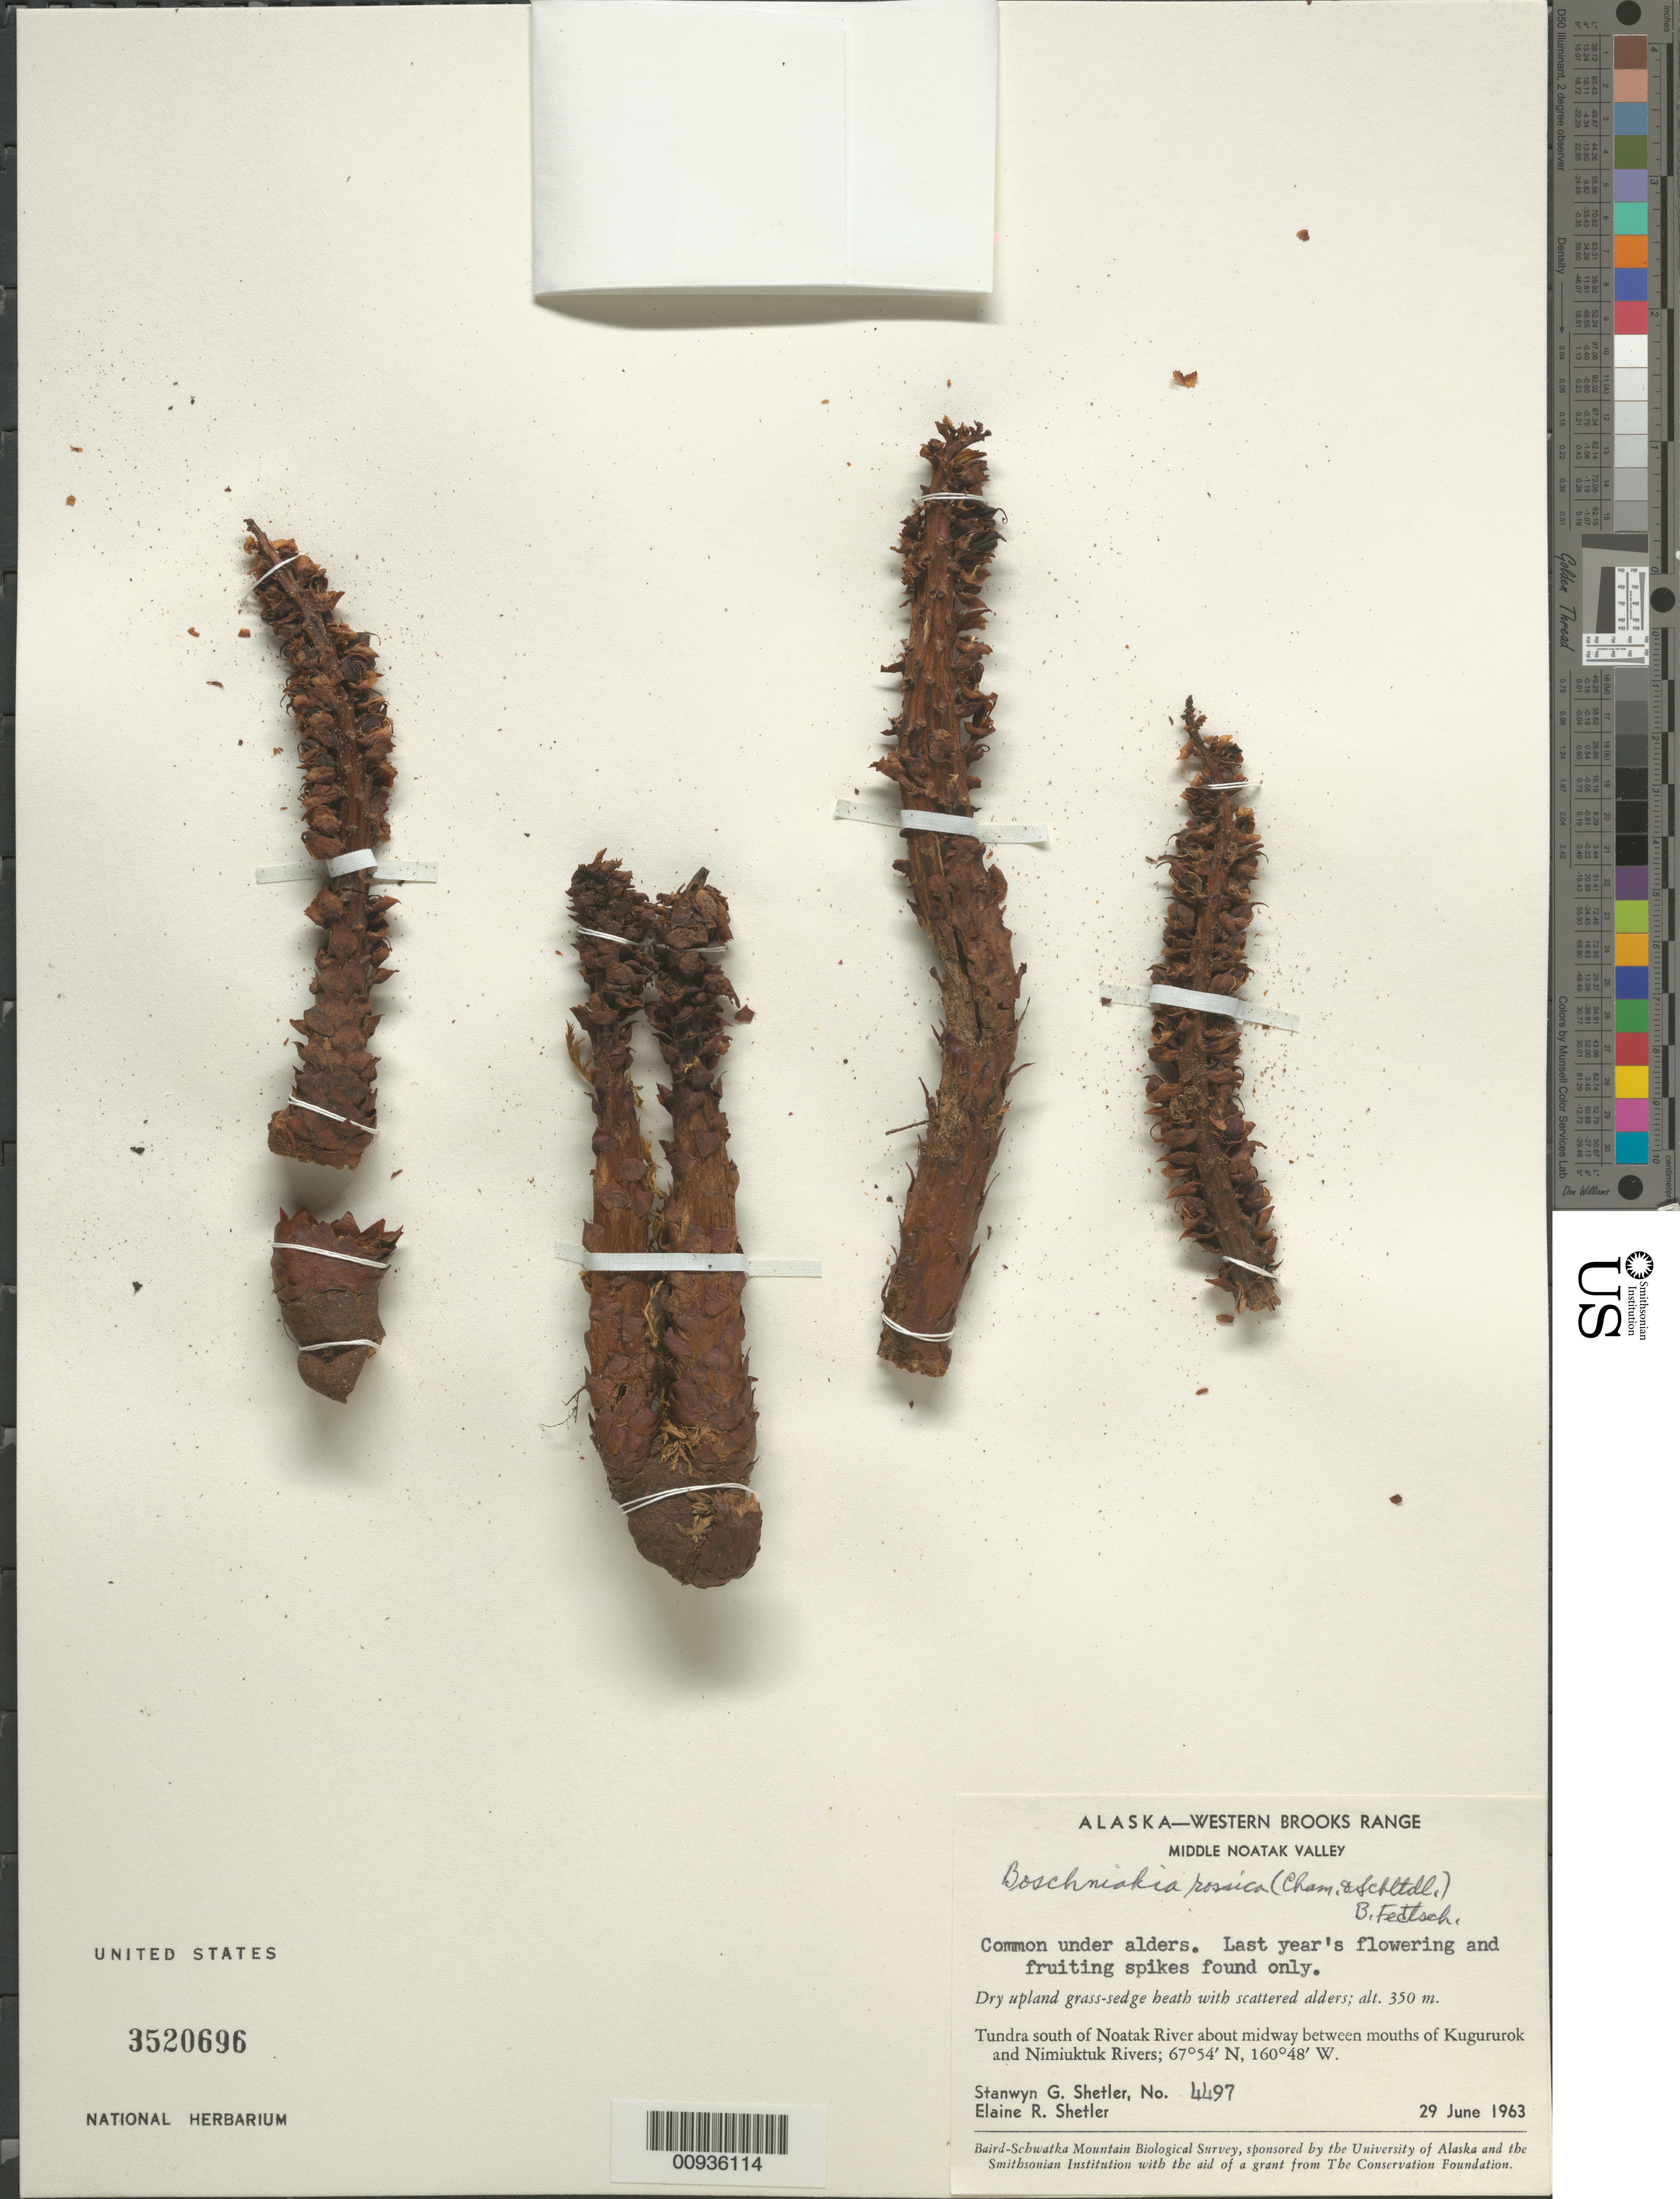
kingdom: Plantae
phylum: Tracheophyta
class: Magnoliopsida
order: Lamiales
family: Orobanchaceae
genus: Boschniakia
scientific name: Boschniakia rossica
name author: (Cham. & Schltdl.) B. Fedtsch.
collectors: S. Shetler & E. R. Shetler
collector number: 4497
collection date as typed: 29 Jun 1963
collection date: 1963-06-29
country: United States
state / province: Alaska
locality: S of Noatak River about midway between mouths of Kugururok and Nimiuktuk Rivers. Western Brooks Range, Middle Noatak Valley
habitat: Tundra. Dry upland grass-sedge heath with scattered alders.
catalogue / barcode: US 3520696